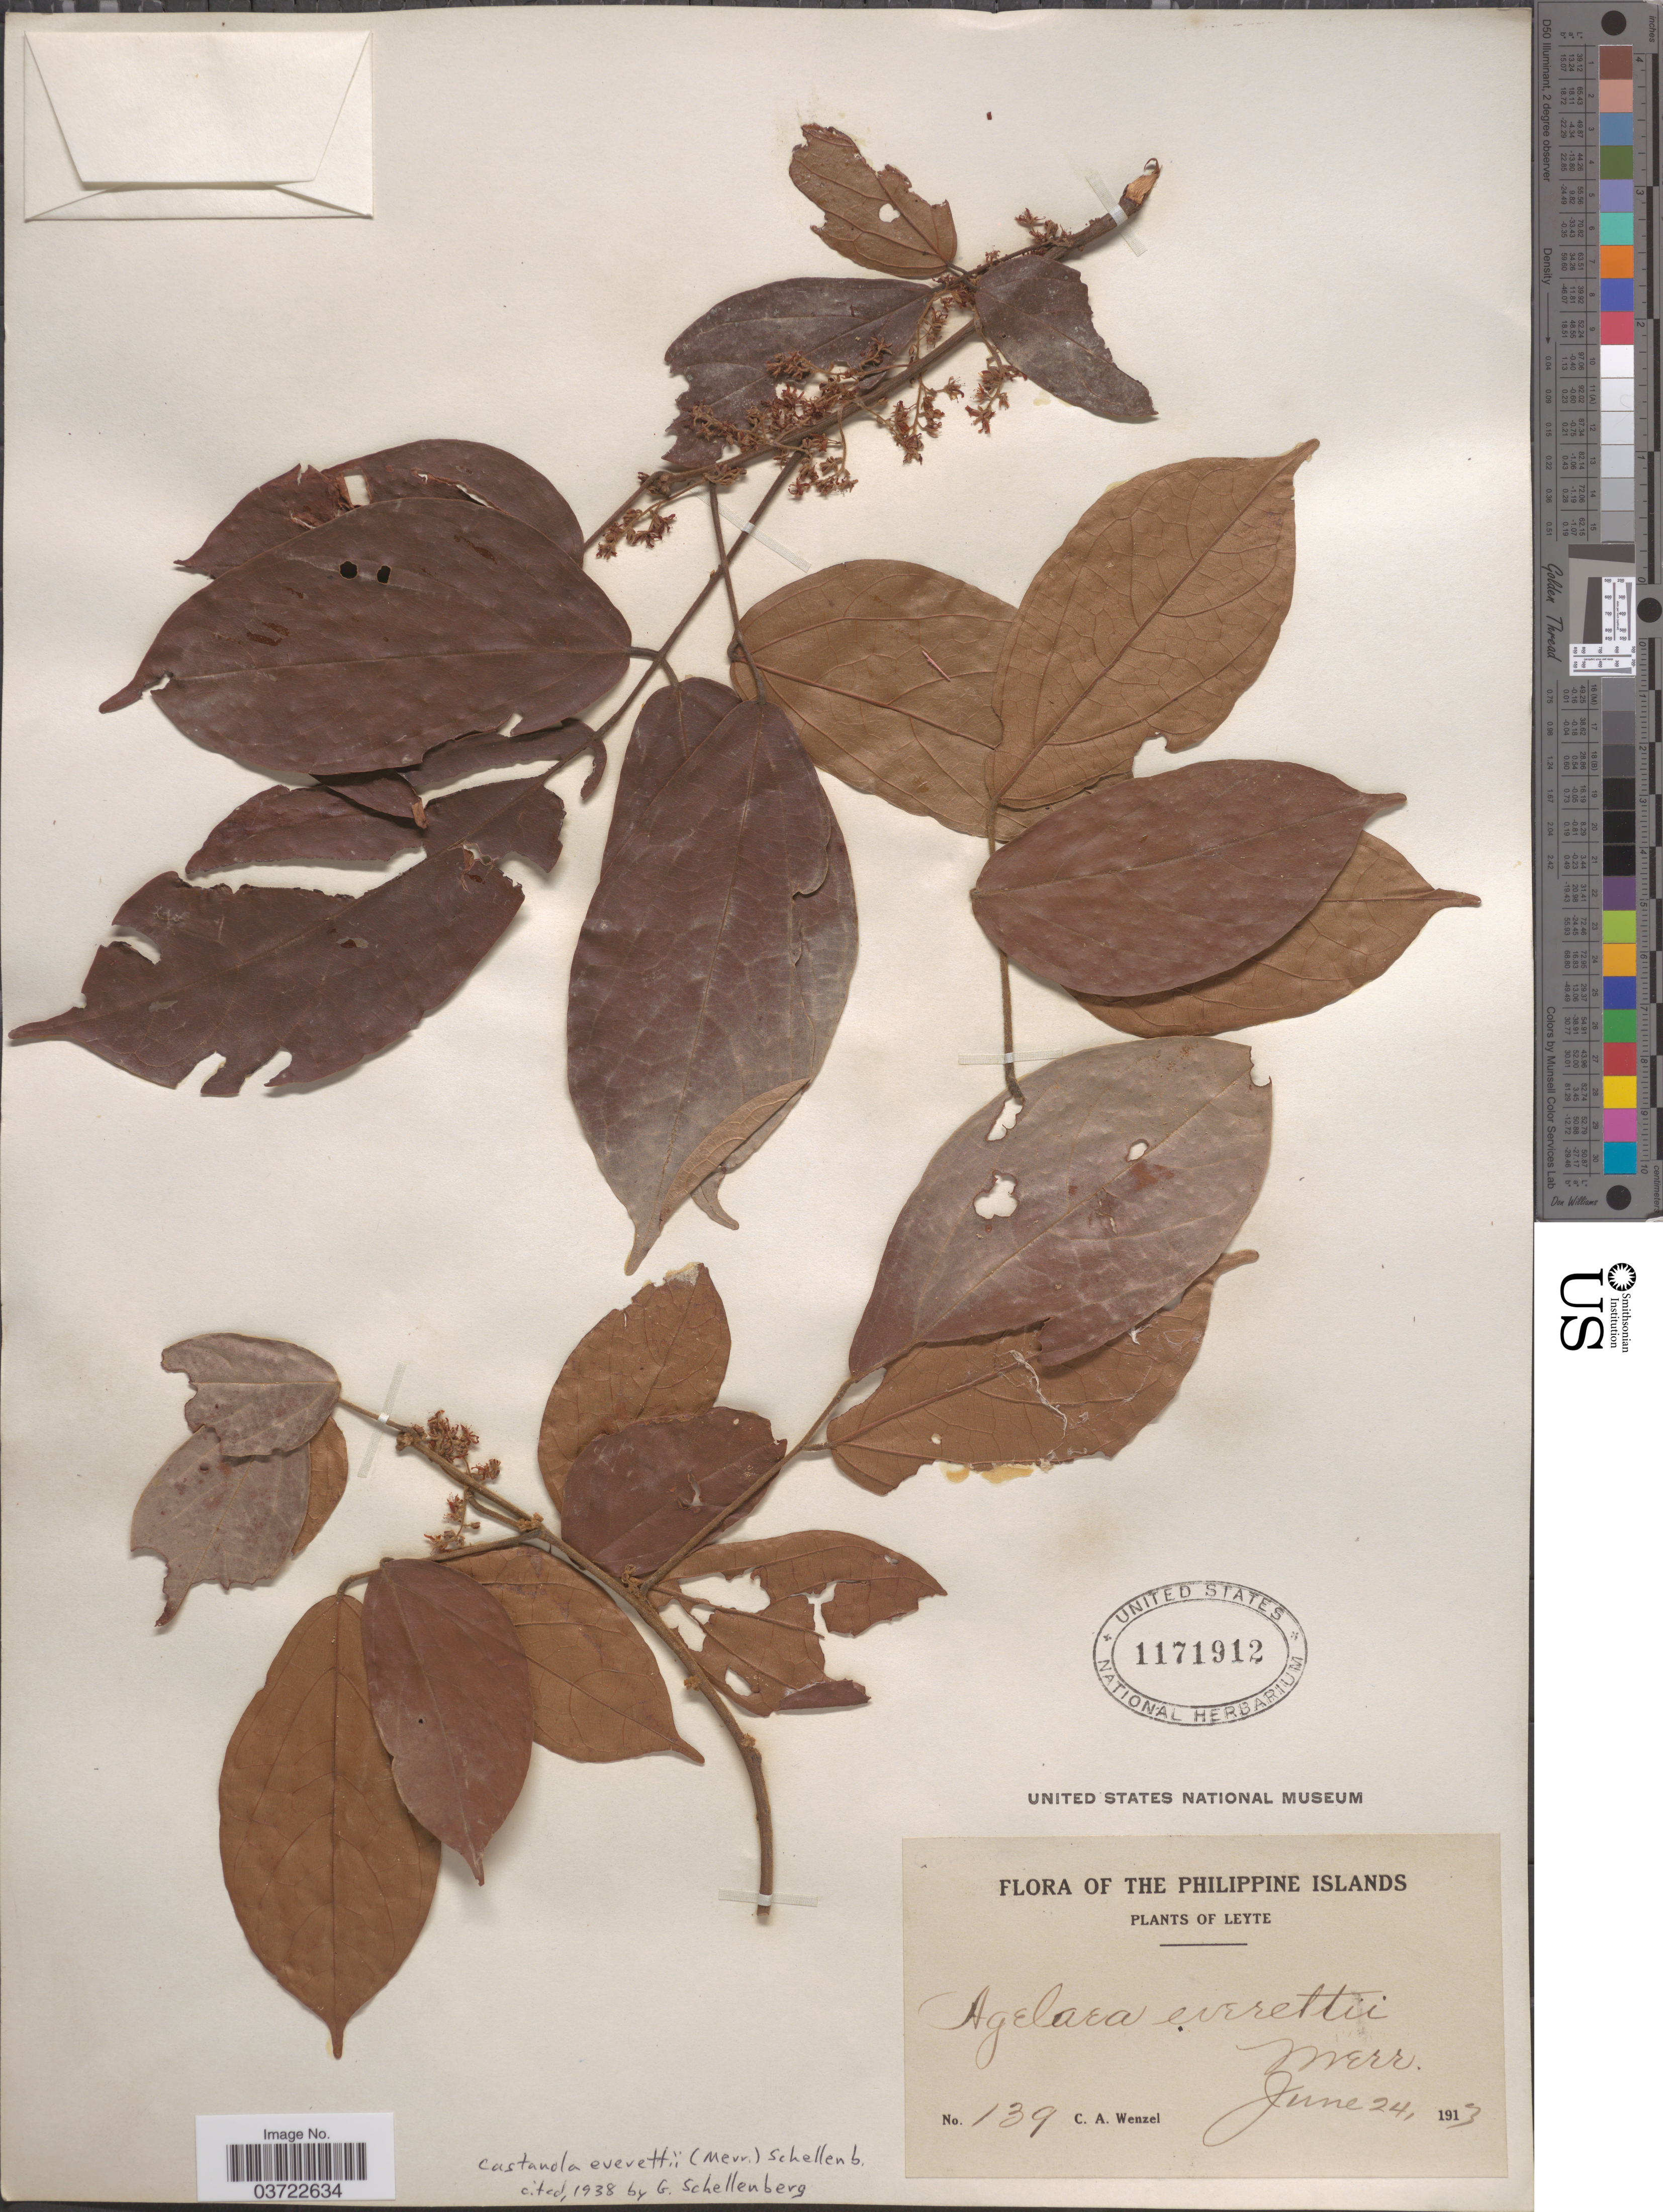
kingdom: Plantae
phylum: Tracheophyta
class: Magnoliopsida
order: Oxalidales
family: Connaraceae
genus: Agelaea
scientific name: Agelaea borneensis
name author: (Hook. f.) Merr.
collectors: C. Wenzel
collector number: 139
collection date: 1913-06-24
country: Philippines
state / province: Eastern Visayas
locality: The Philippine Islands. Leyte.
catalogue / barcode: US 1171912